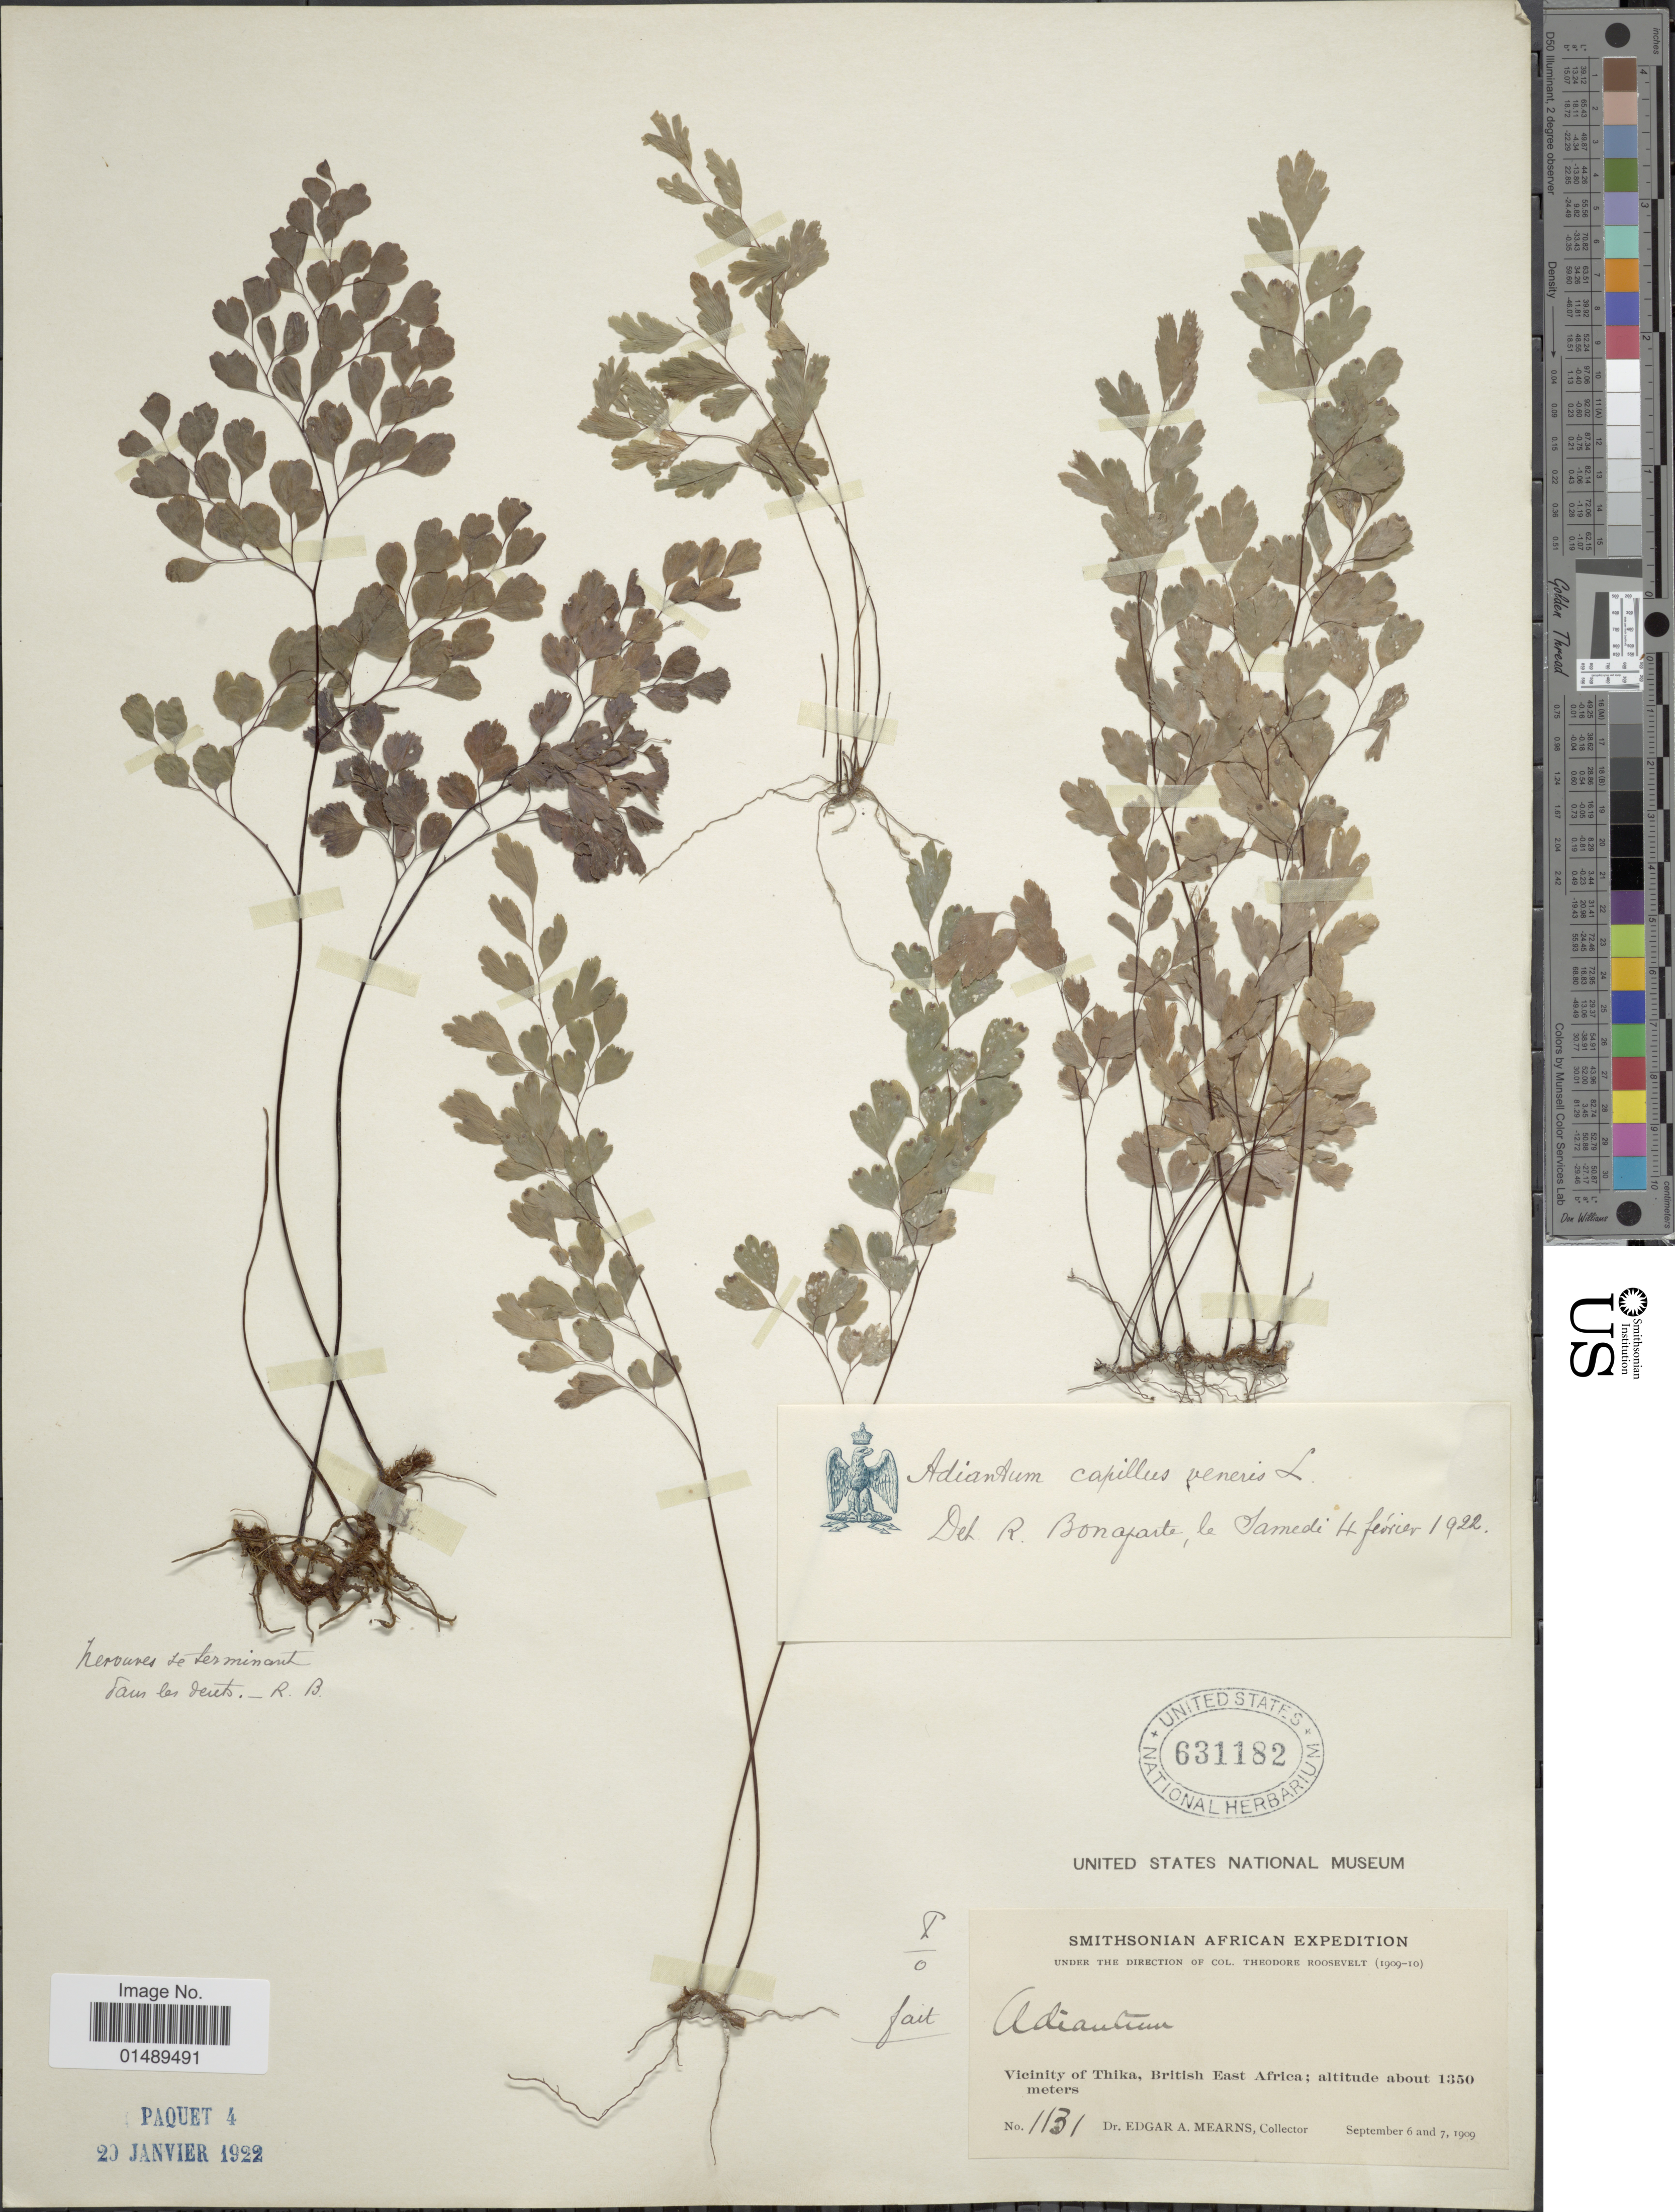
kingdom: Plantae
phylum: Tracheophyta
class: Polypodiopsida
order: Polypodiales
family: Pteridaceae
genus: Adiantum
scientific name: Adiantum capillus-veneris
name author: L.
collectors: E. A. Mearns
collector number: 1131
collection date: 1909-09-06/1909-09-07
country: Kenya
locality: Vicinity of Thika, British East Afrika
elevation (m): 1350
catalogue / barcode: US 631182